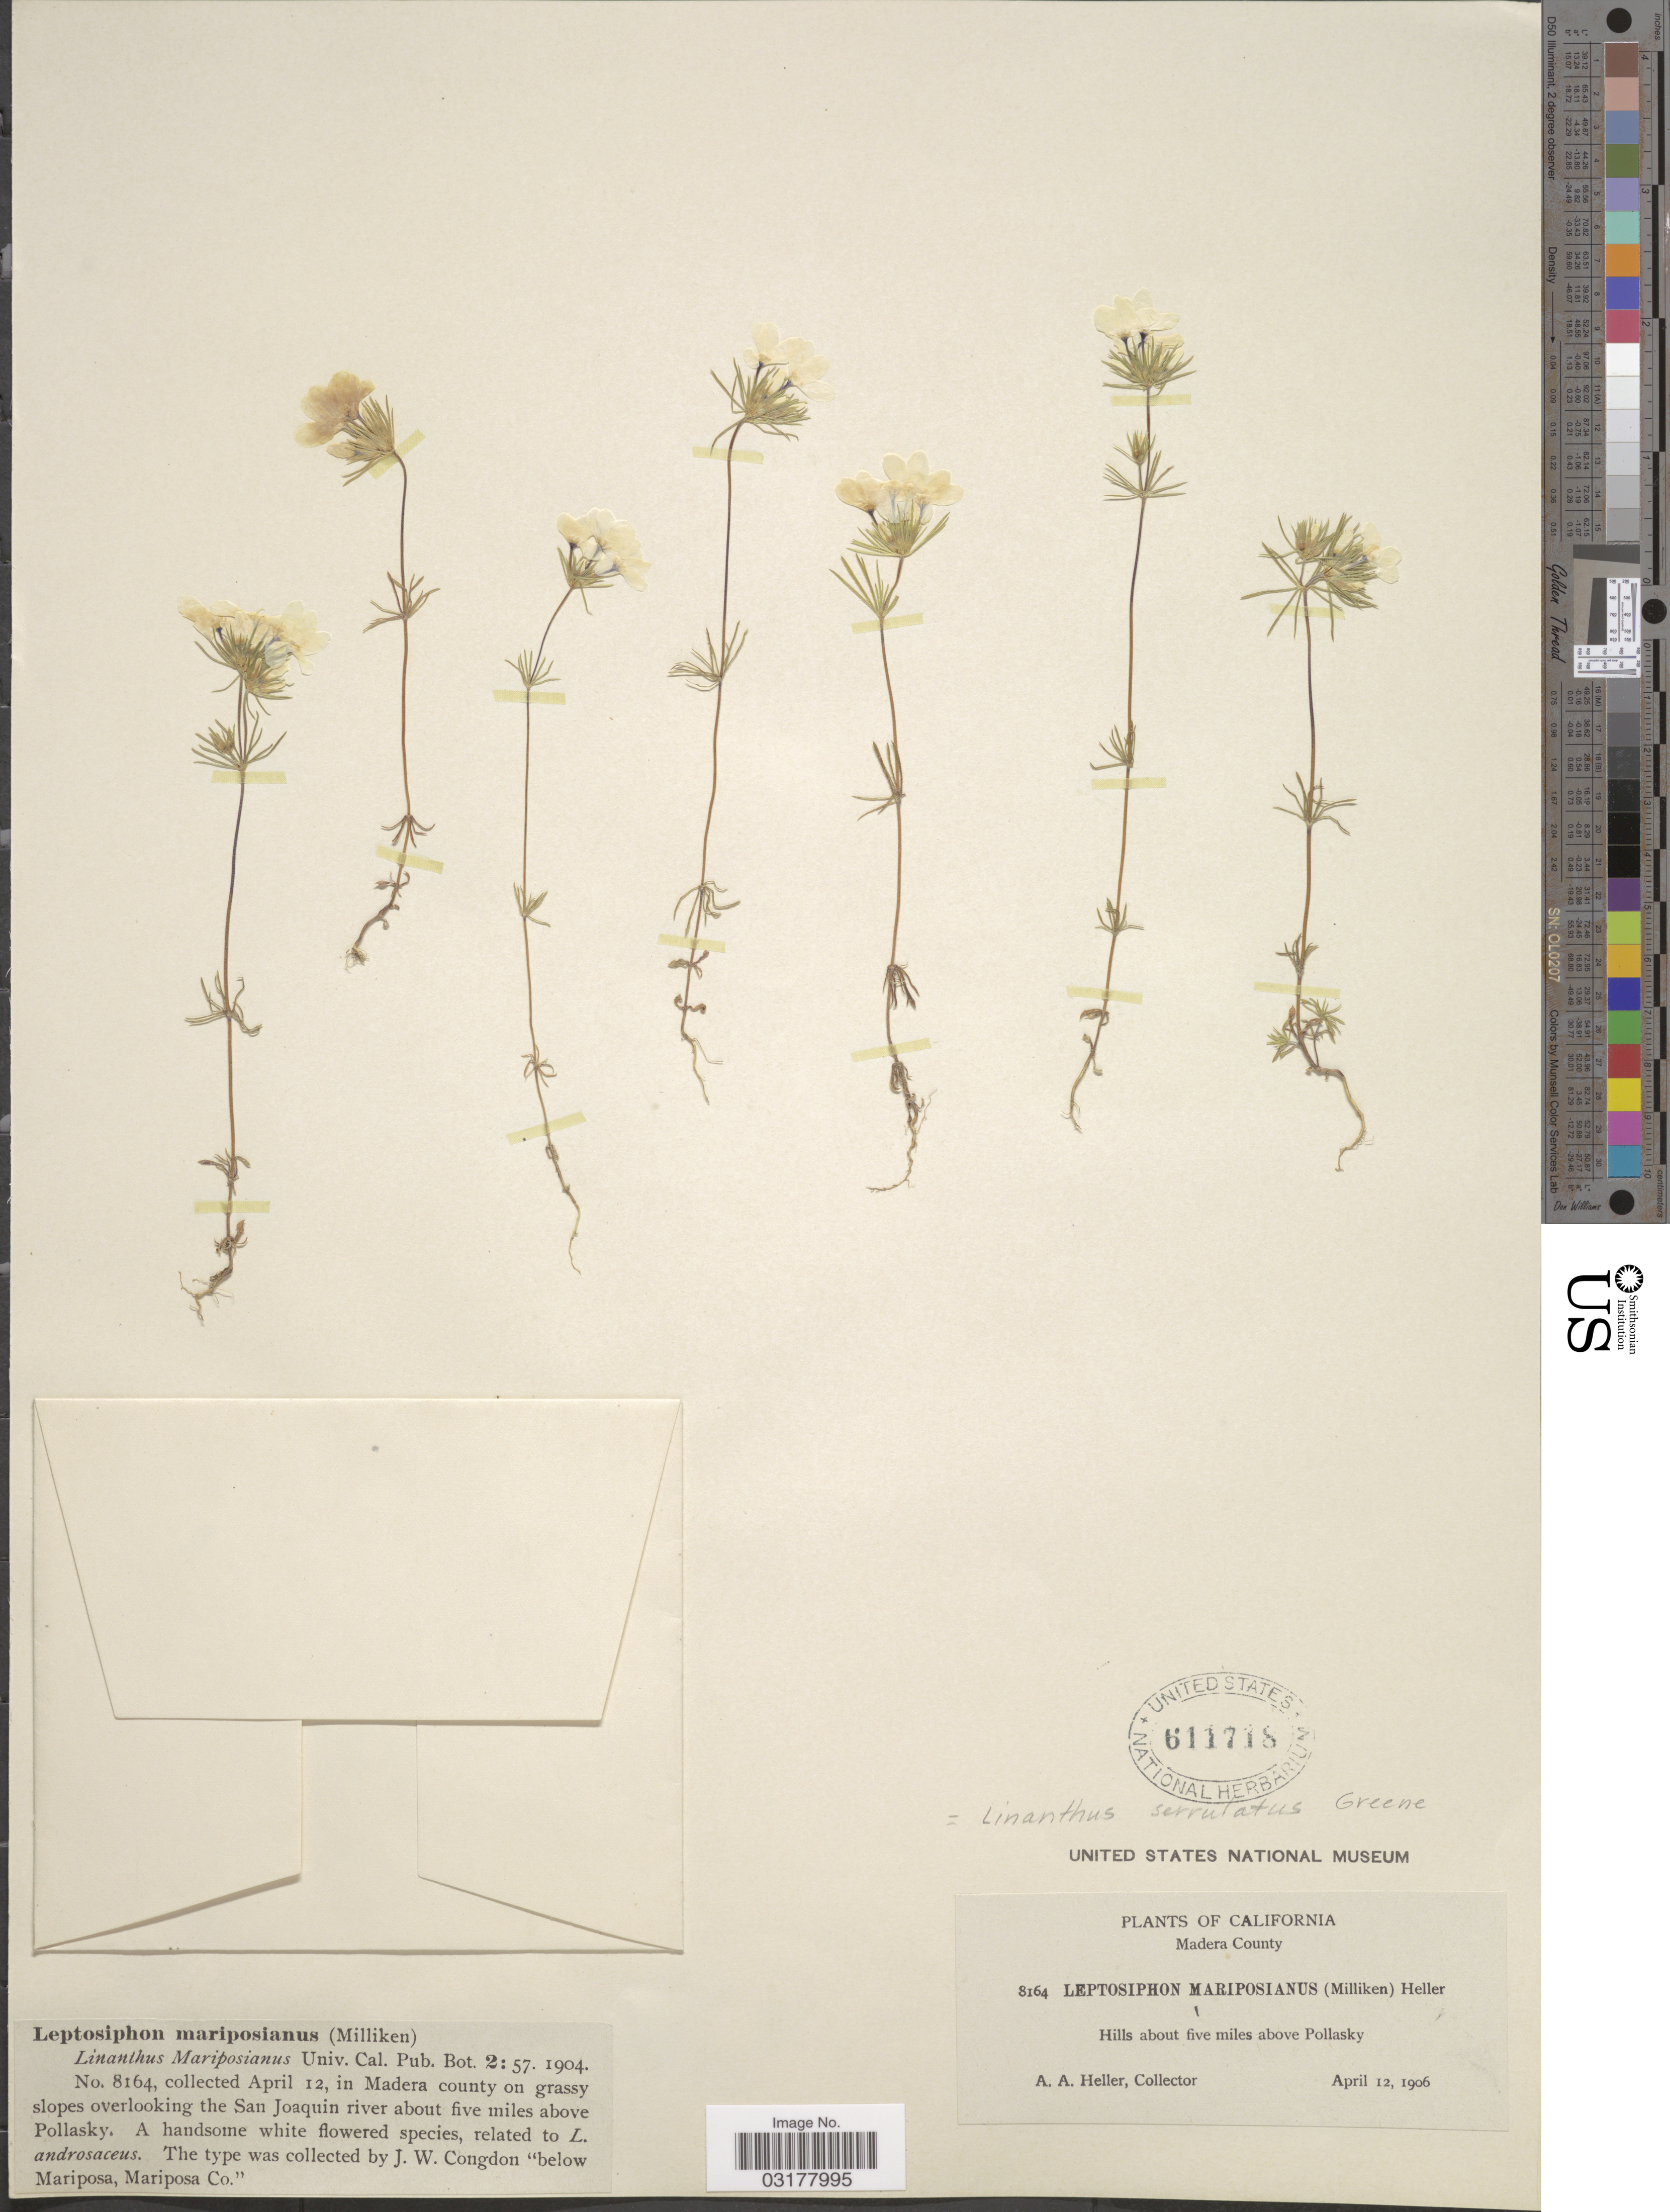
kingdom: Plantae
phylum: Tracheophyta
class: Magnoliopsida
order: Ericales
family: Polemoniaceae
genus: Leptosiphon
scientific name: Leptosiphon serrulatus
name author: (Greene) J.M. Porter & L.A. Johnson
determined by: Strong, Mark T., (BOT), Smithsonian Institution - National Museum of Natural History (UNITED STATES)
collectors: A. A. Heller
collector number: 8164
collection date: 1906-04-12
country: United States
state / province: California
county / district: Madera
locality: Madera County, Hills about five miles above Pollasky. In Madera county on grassy slopes overlooking the San Joaquin river about five miles above Pollasky.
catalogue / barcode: US 611718